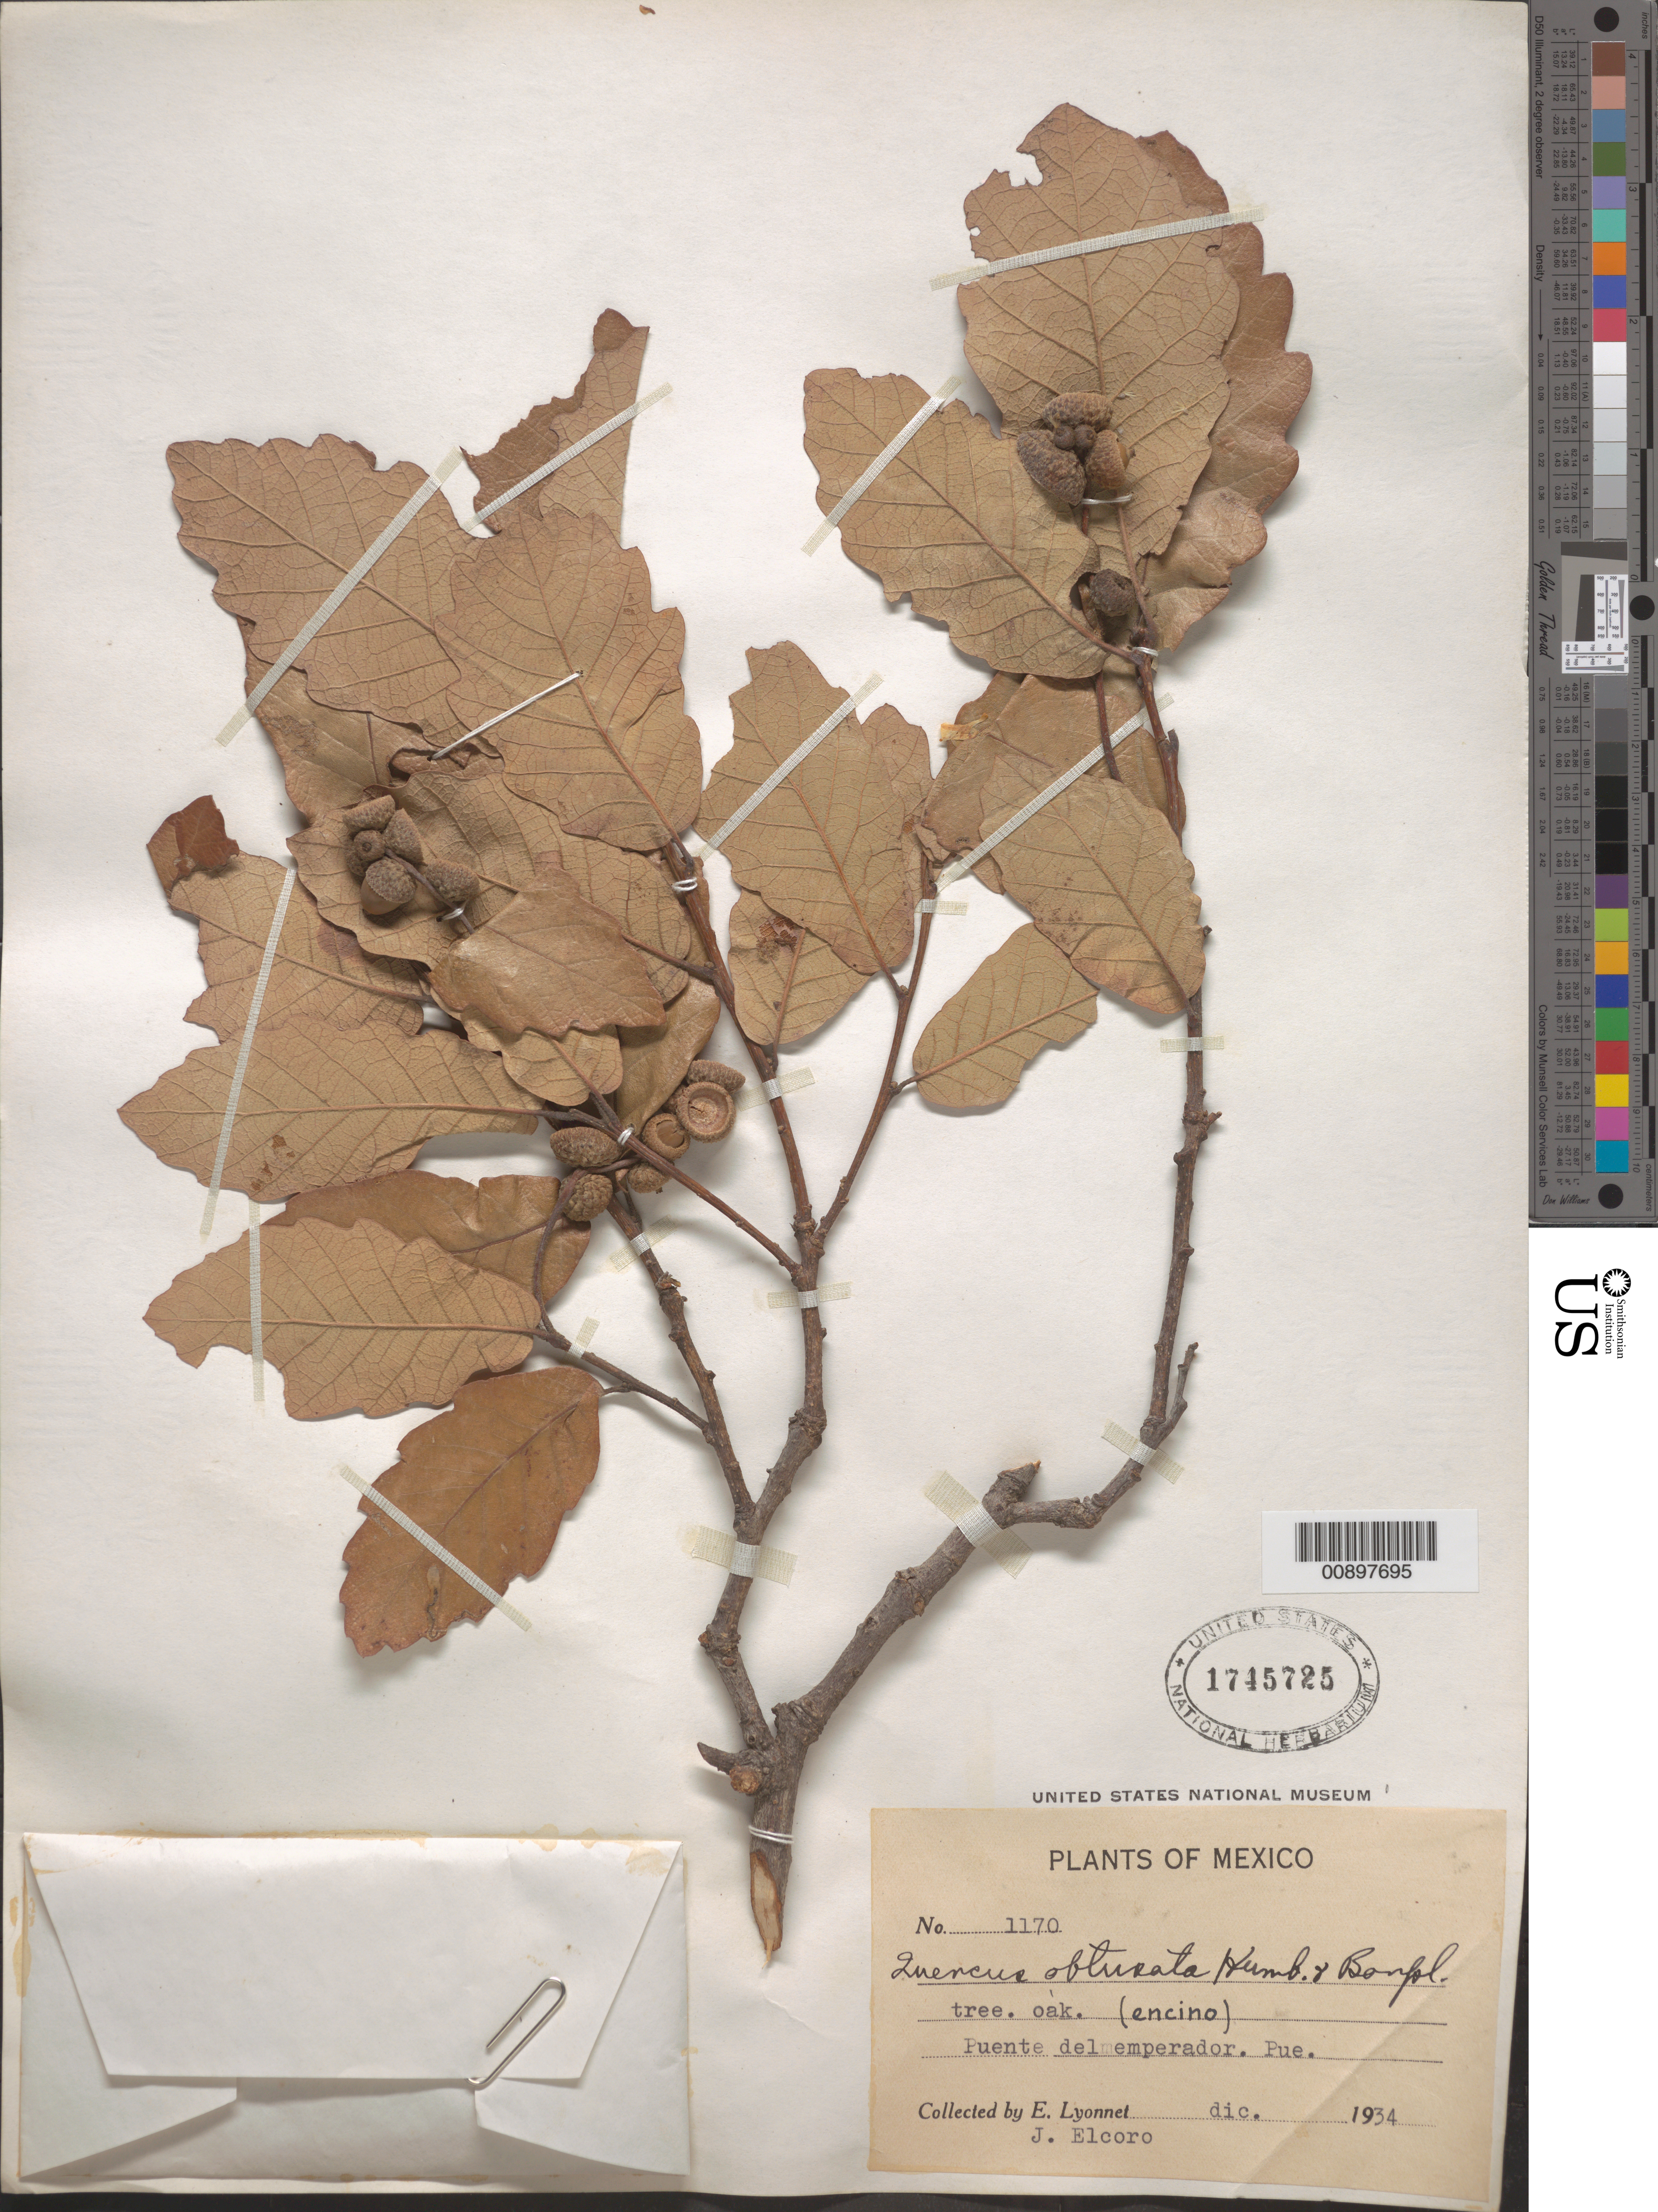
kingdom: Plantae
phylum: Tracheophyta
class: Magnoliopsida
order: Fagales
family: Fagaceae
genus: Quercus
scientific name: Quercus obtusata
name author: Humb. & Bonpl.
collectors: Bro. E. Lyonnet & J. Elcoro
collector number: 1170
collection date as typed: Dec 1934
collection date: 1934-12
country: Mexico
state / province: Puebla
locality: Puente del Emperador. Puebla.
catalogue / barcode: US 1745725